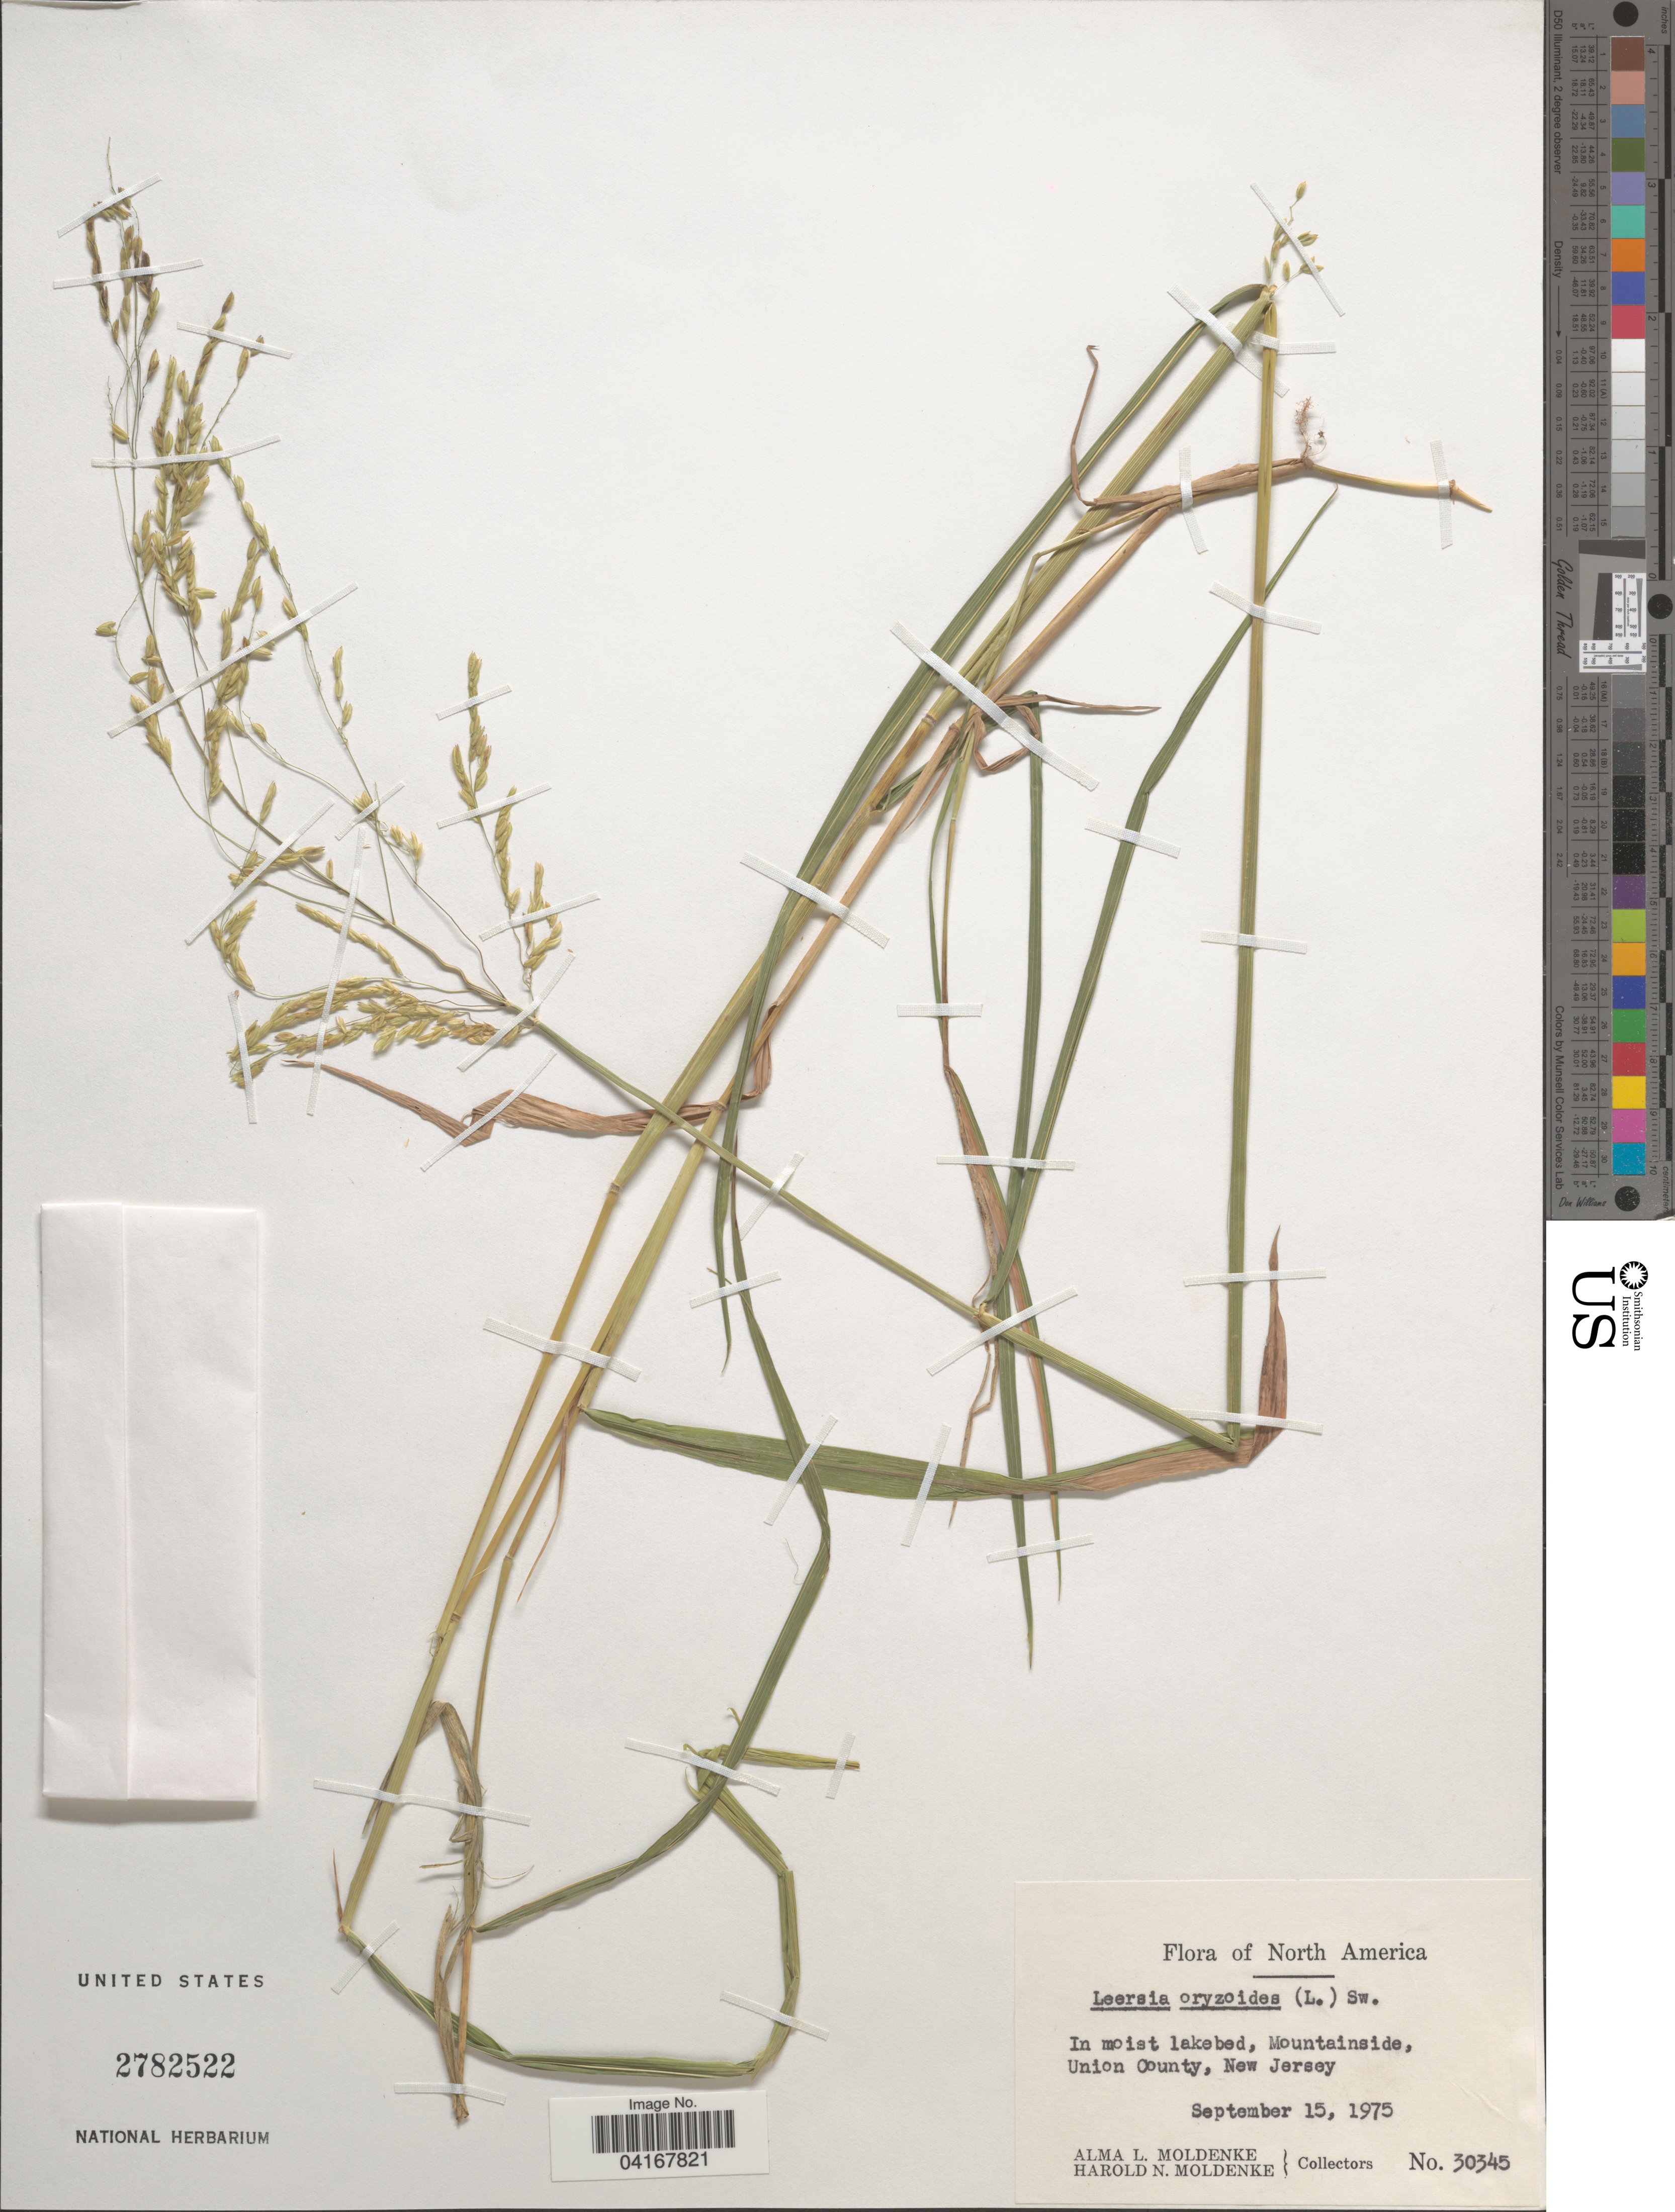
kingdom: Plantae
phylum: Tracheophyta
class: Liliopsida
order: Poales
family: Poaceae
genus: Leersia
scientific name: Leersia oryzoides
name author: (L.) Sw.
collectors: A. L. Moldenke & H. N. Moldenke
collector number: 30345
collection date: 1975-09-15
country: United States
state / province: New Jersey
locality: Mountainside, Union County.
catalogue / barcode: US 2782522